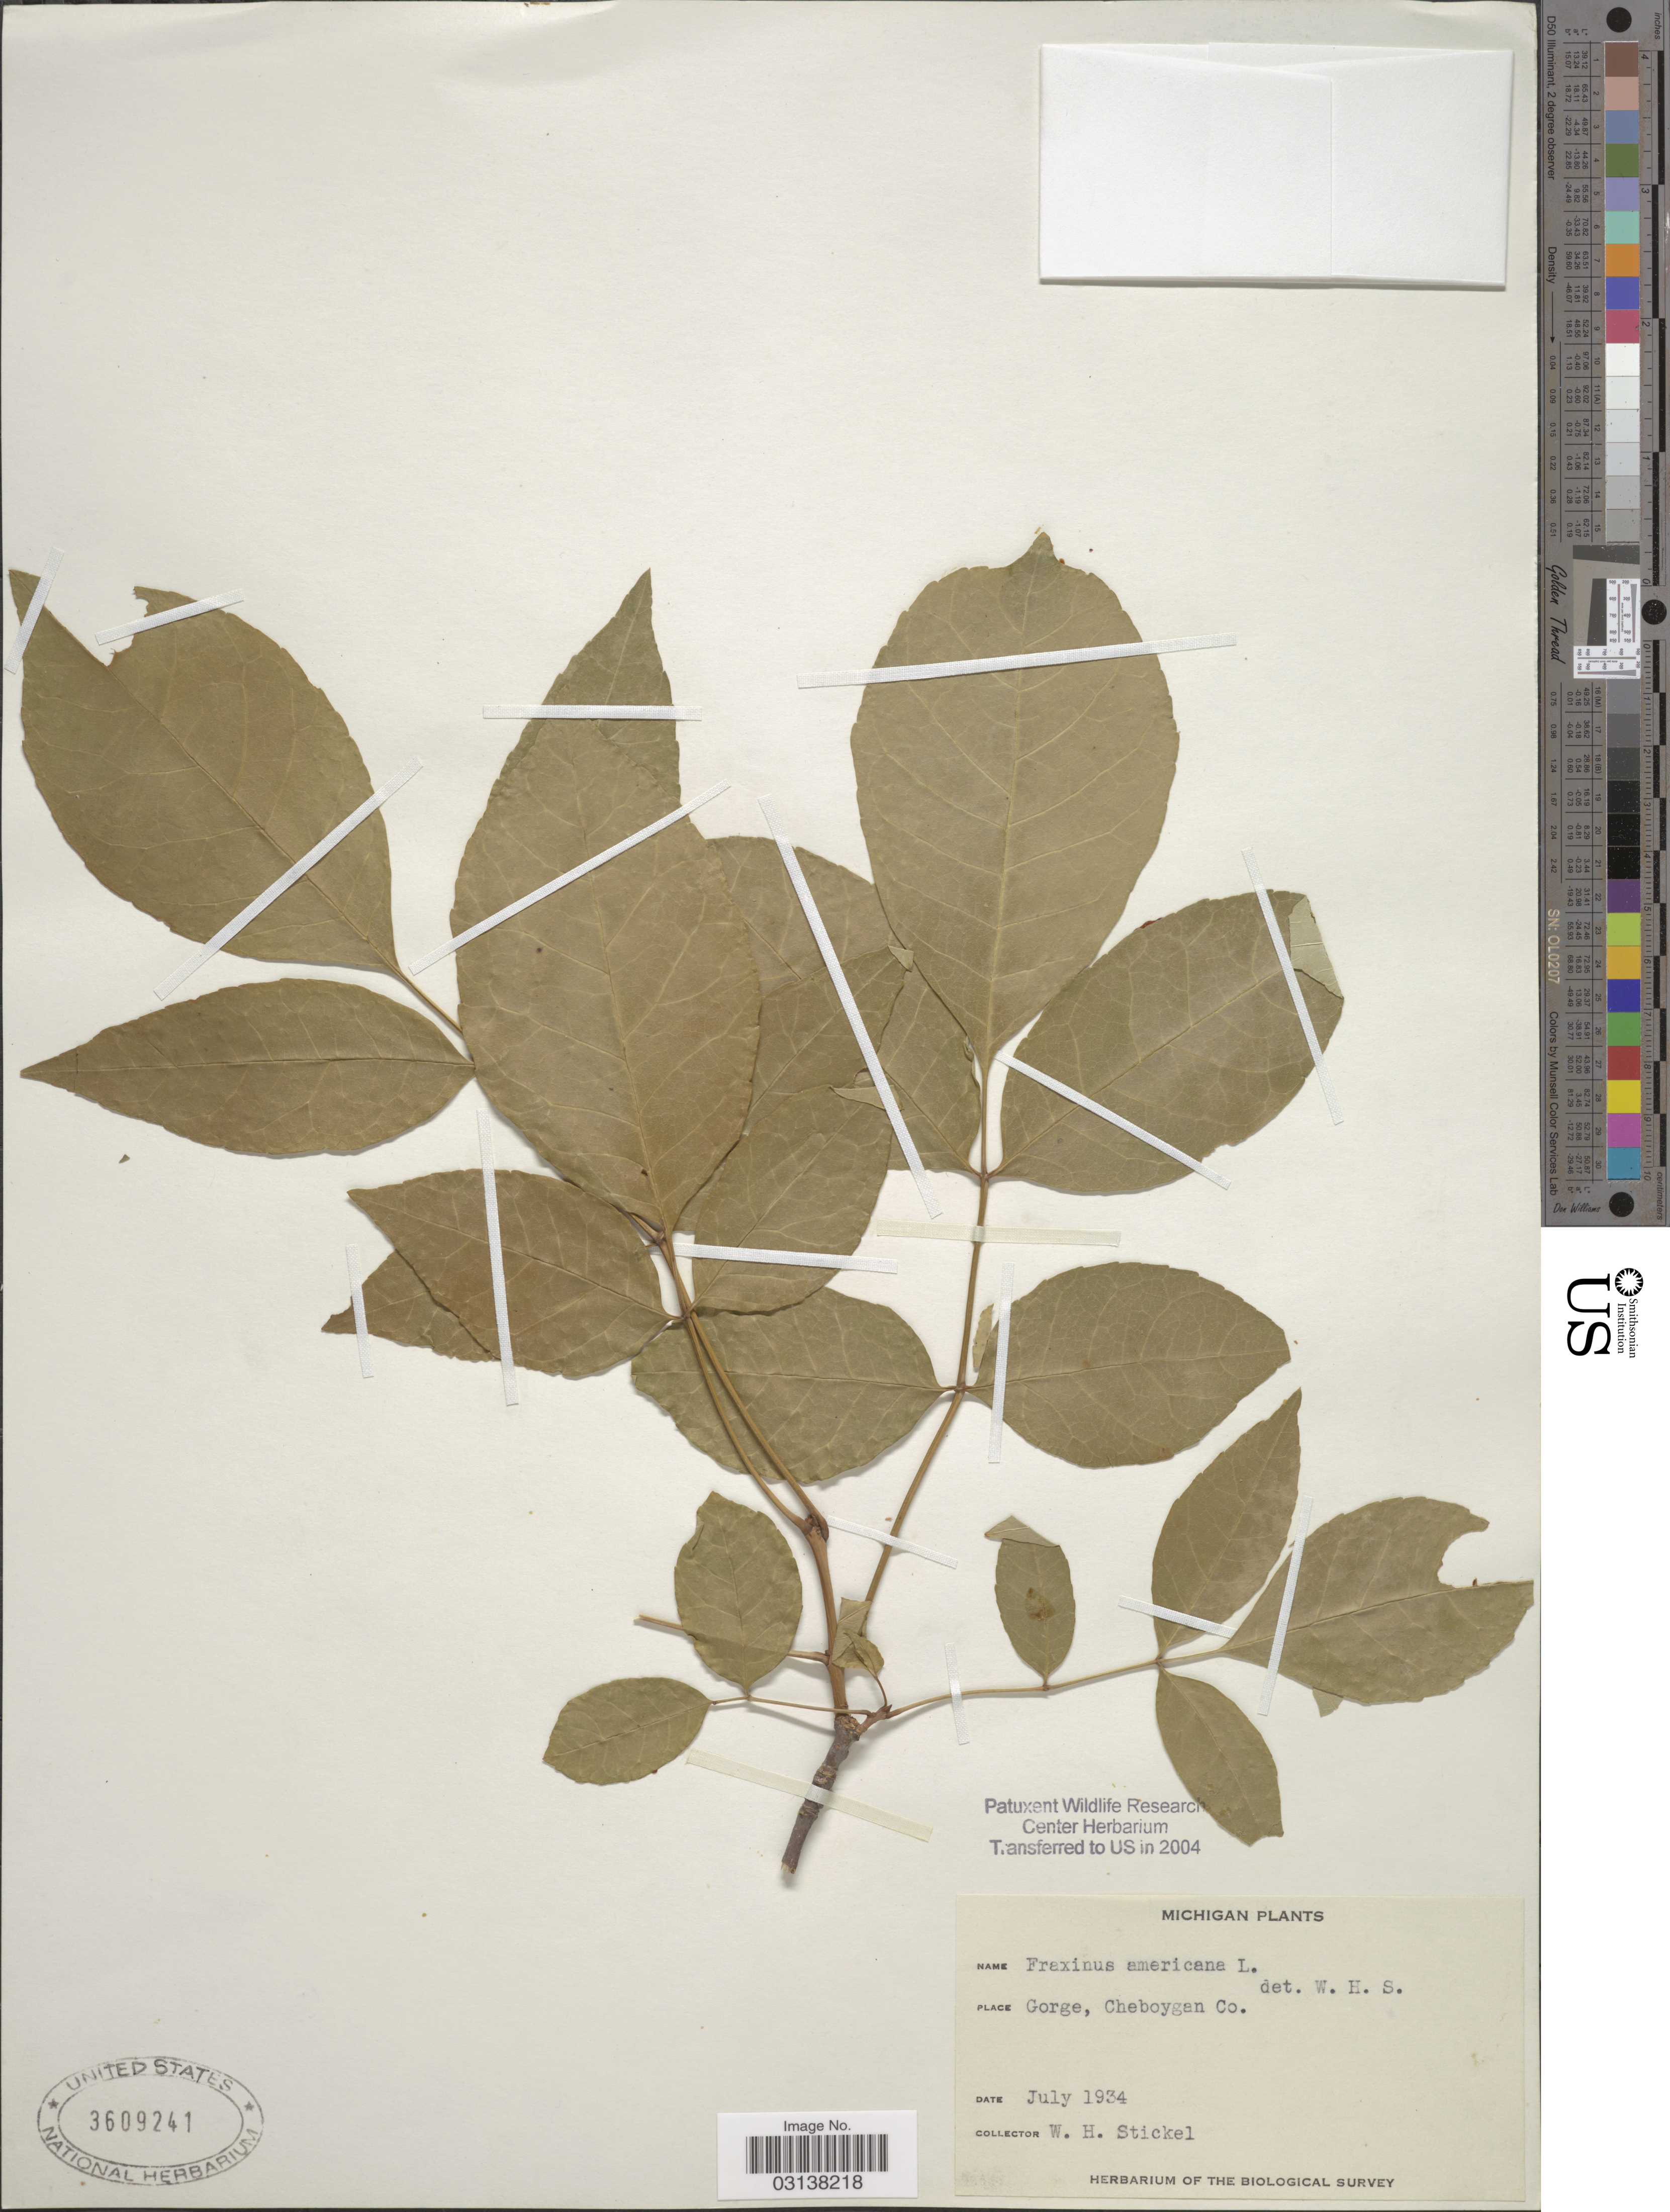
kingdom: Plantae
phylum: Tracheophyta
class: Magnoliopsida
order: Lamiales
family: Oleaceae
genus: Fraxinus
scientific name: Fraxinus americana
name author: L.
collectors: W. Stickel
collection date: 1934-07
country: United States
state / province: Michigan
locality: Gorge, Cheboygan Co.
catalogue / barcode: US 3609241